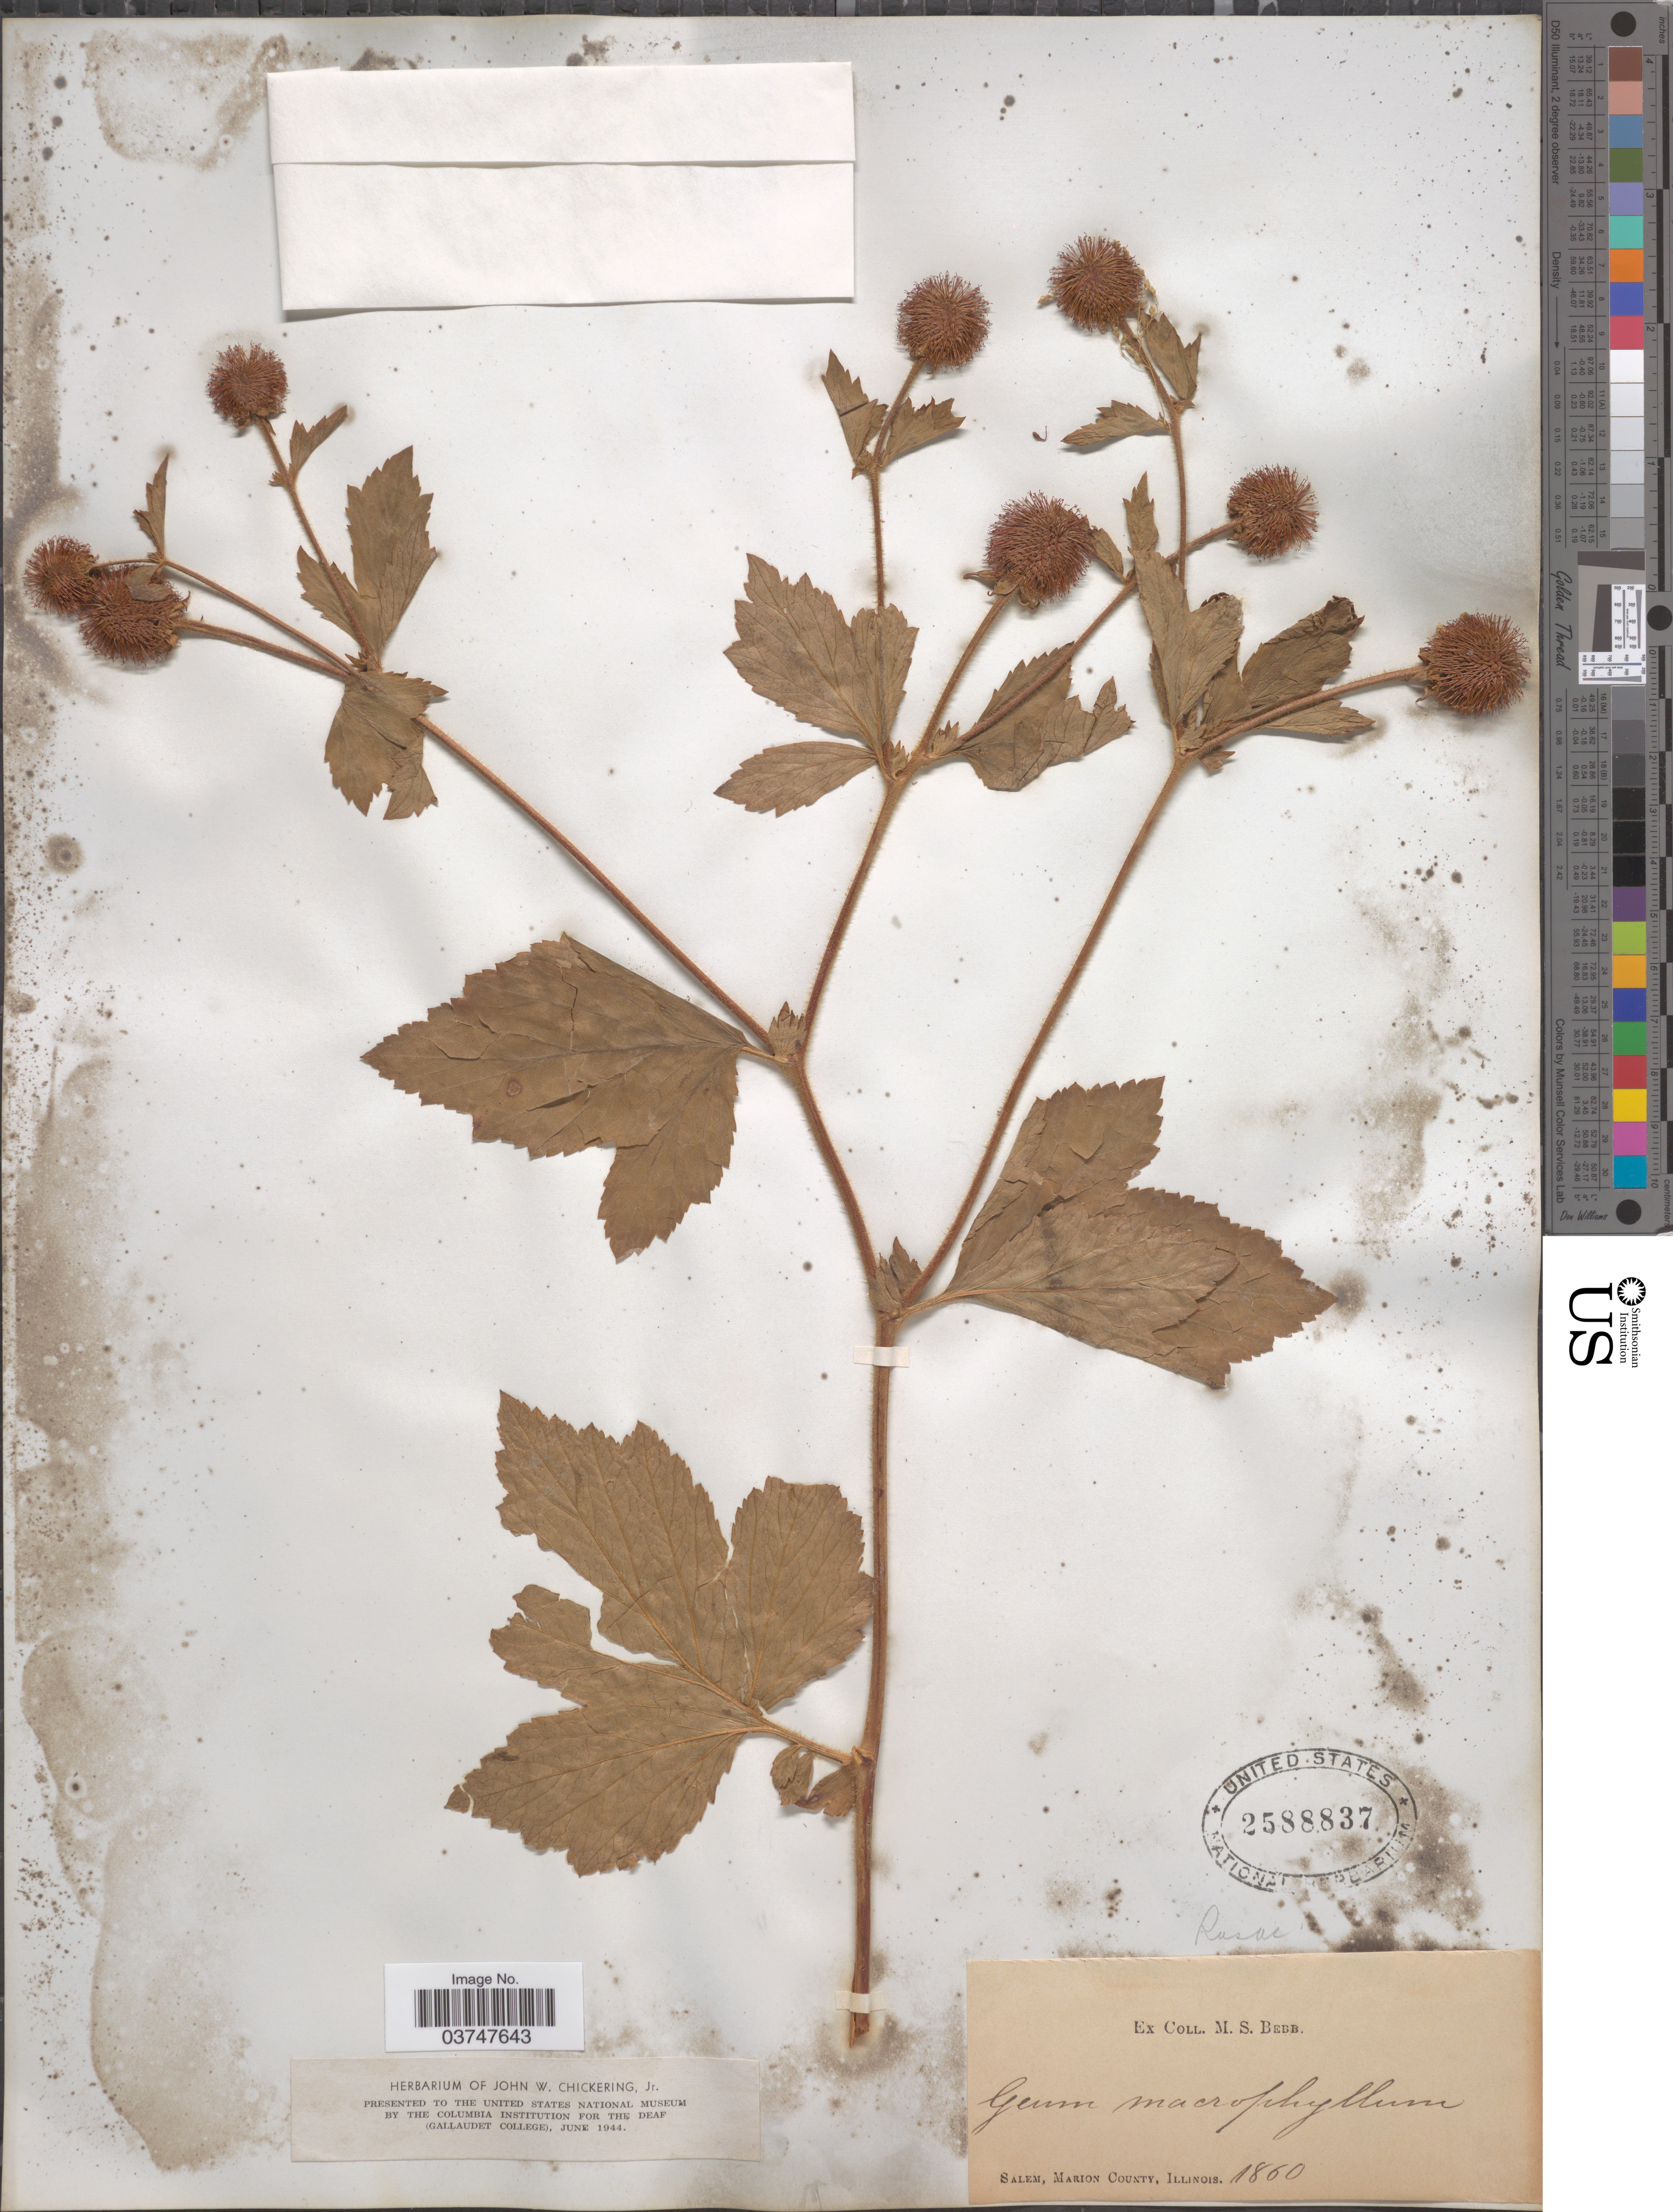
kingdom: Plantae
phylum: Tracheophyta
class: Magnoliopsida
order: Rosales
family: Rosaceae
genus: Geum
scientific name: Geum macrophyllum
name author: Willd.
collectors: M. Bebb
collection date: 1860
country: United States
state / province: Illinois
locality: Salem, Marion County.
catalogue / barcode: US 2588837